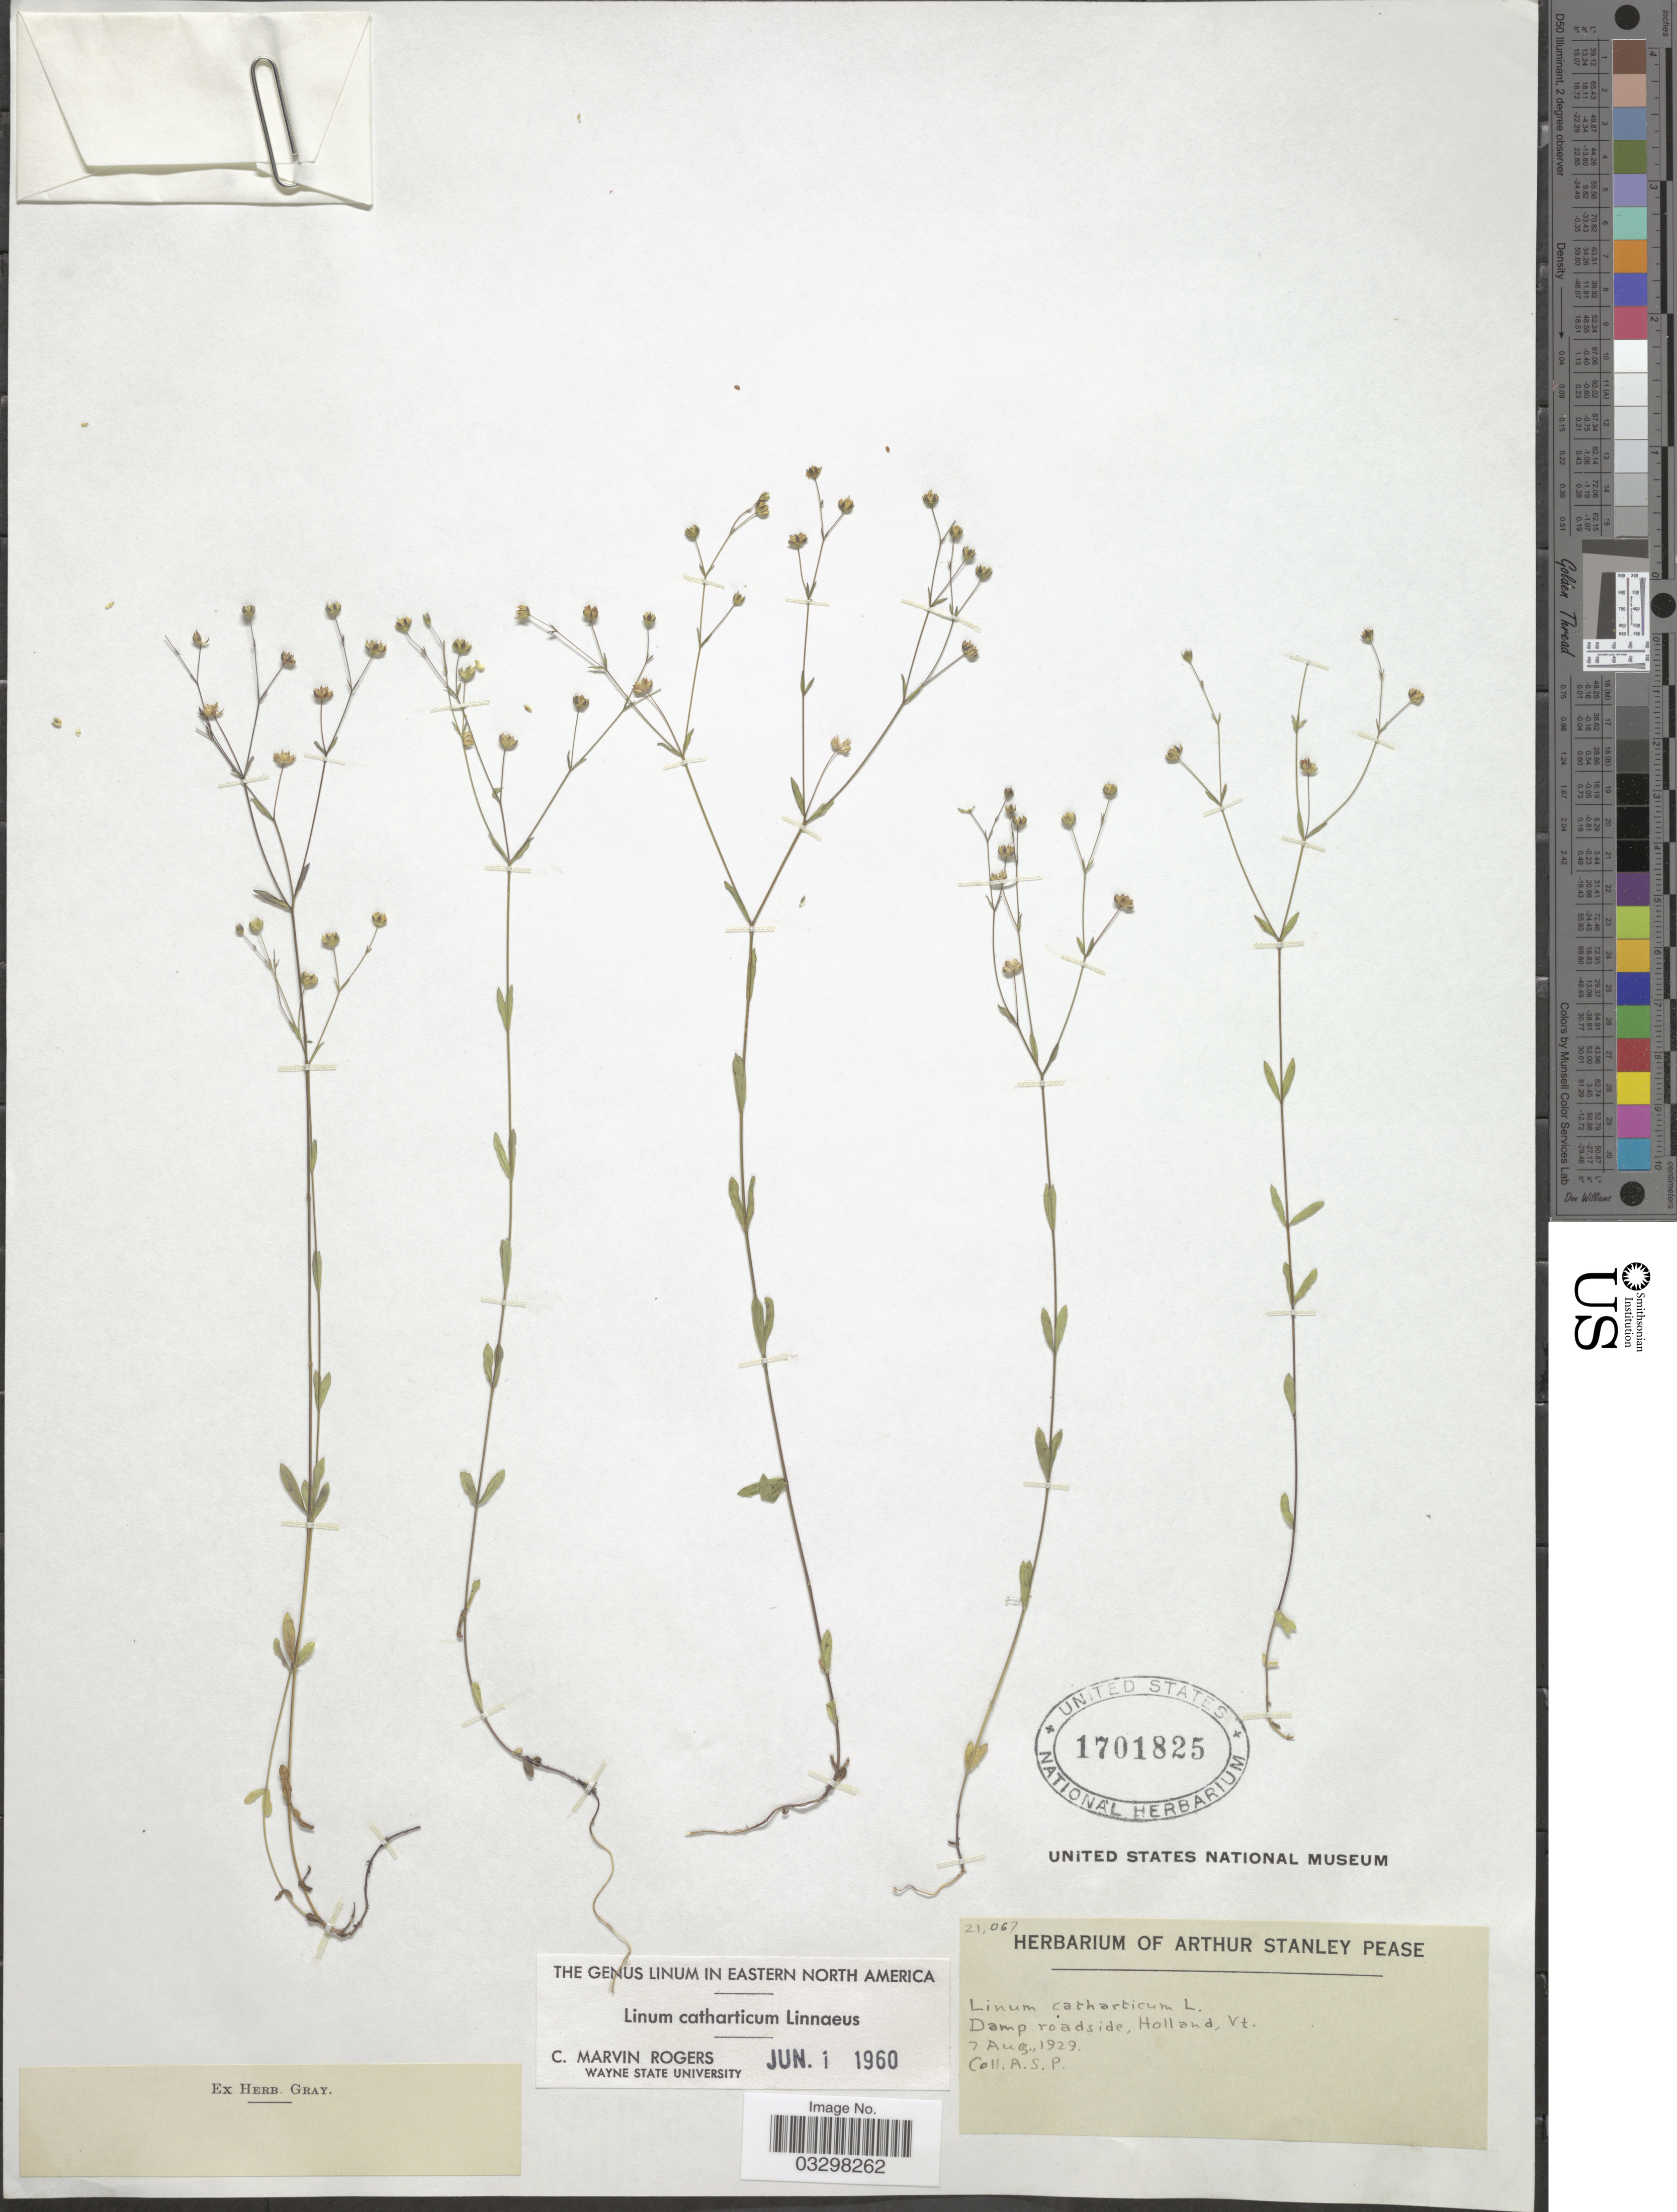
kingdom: Plantae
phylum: Tracheophyta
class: Magnoliopsida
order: Malpighiales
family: Linaceae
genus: Linum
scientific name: Linum catharticum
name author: L.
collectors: A. S. Pease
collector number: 21067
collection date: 1929-08-07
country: United States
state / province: Vermont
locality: Damp roadside, Holland.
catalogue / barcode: US 1701825